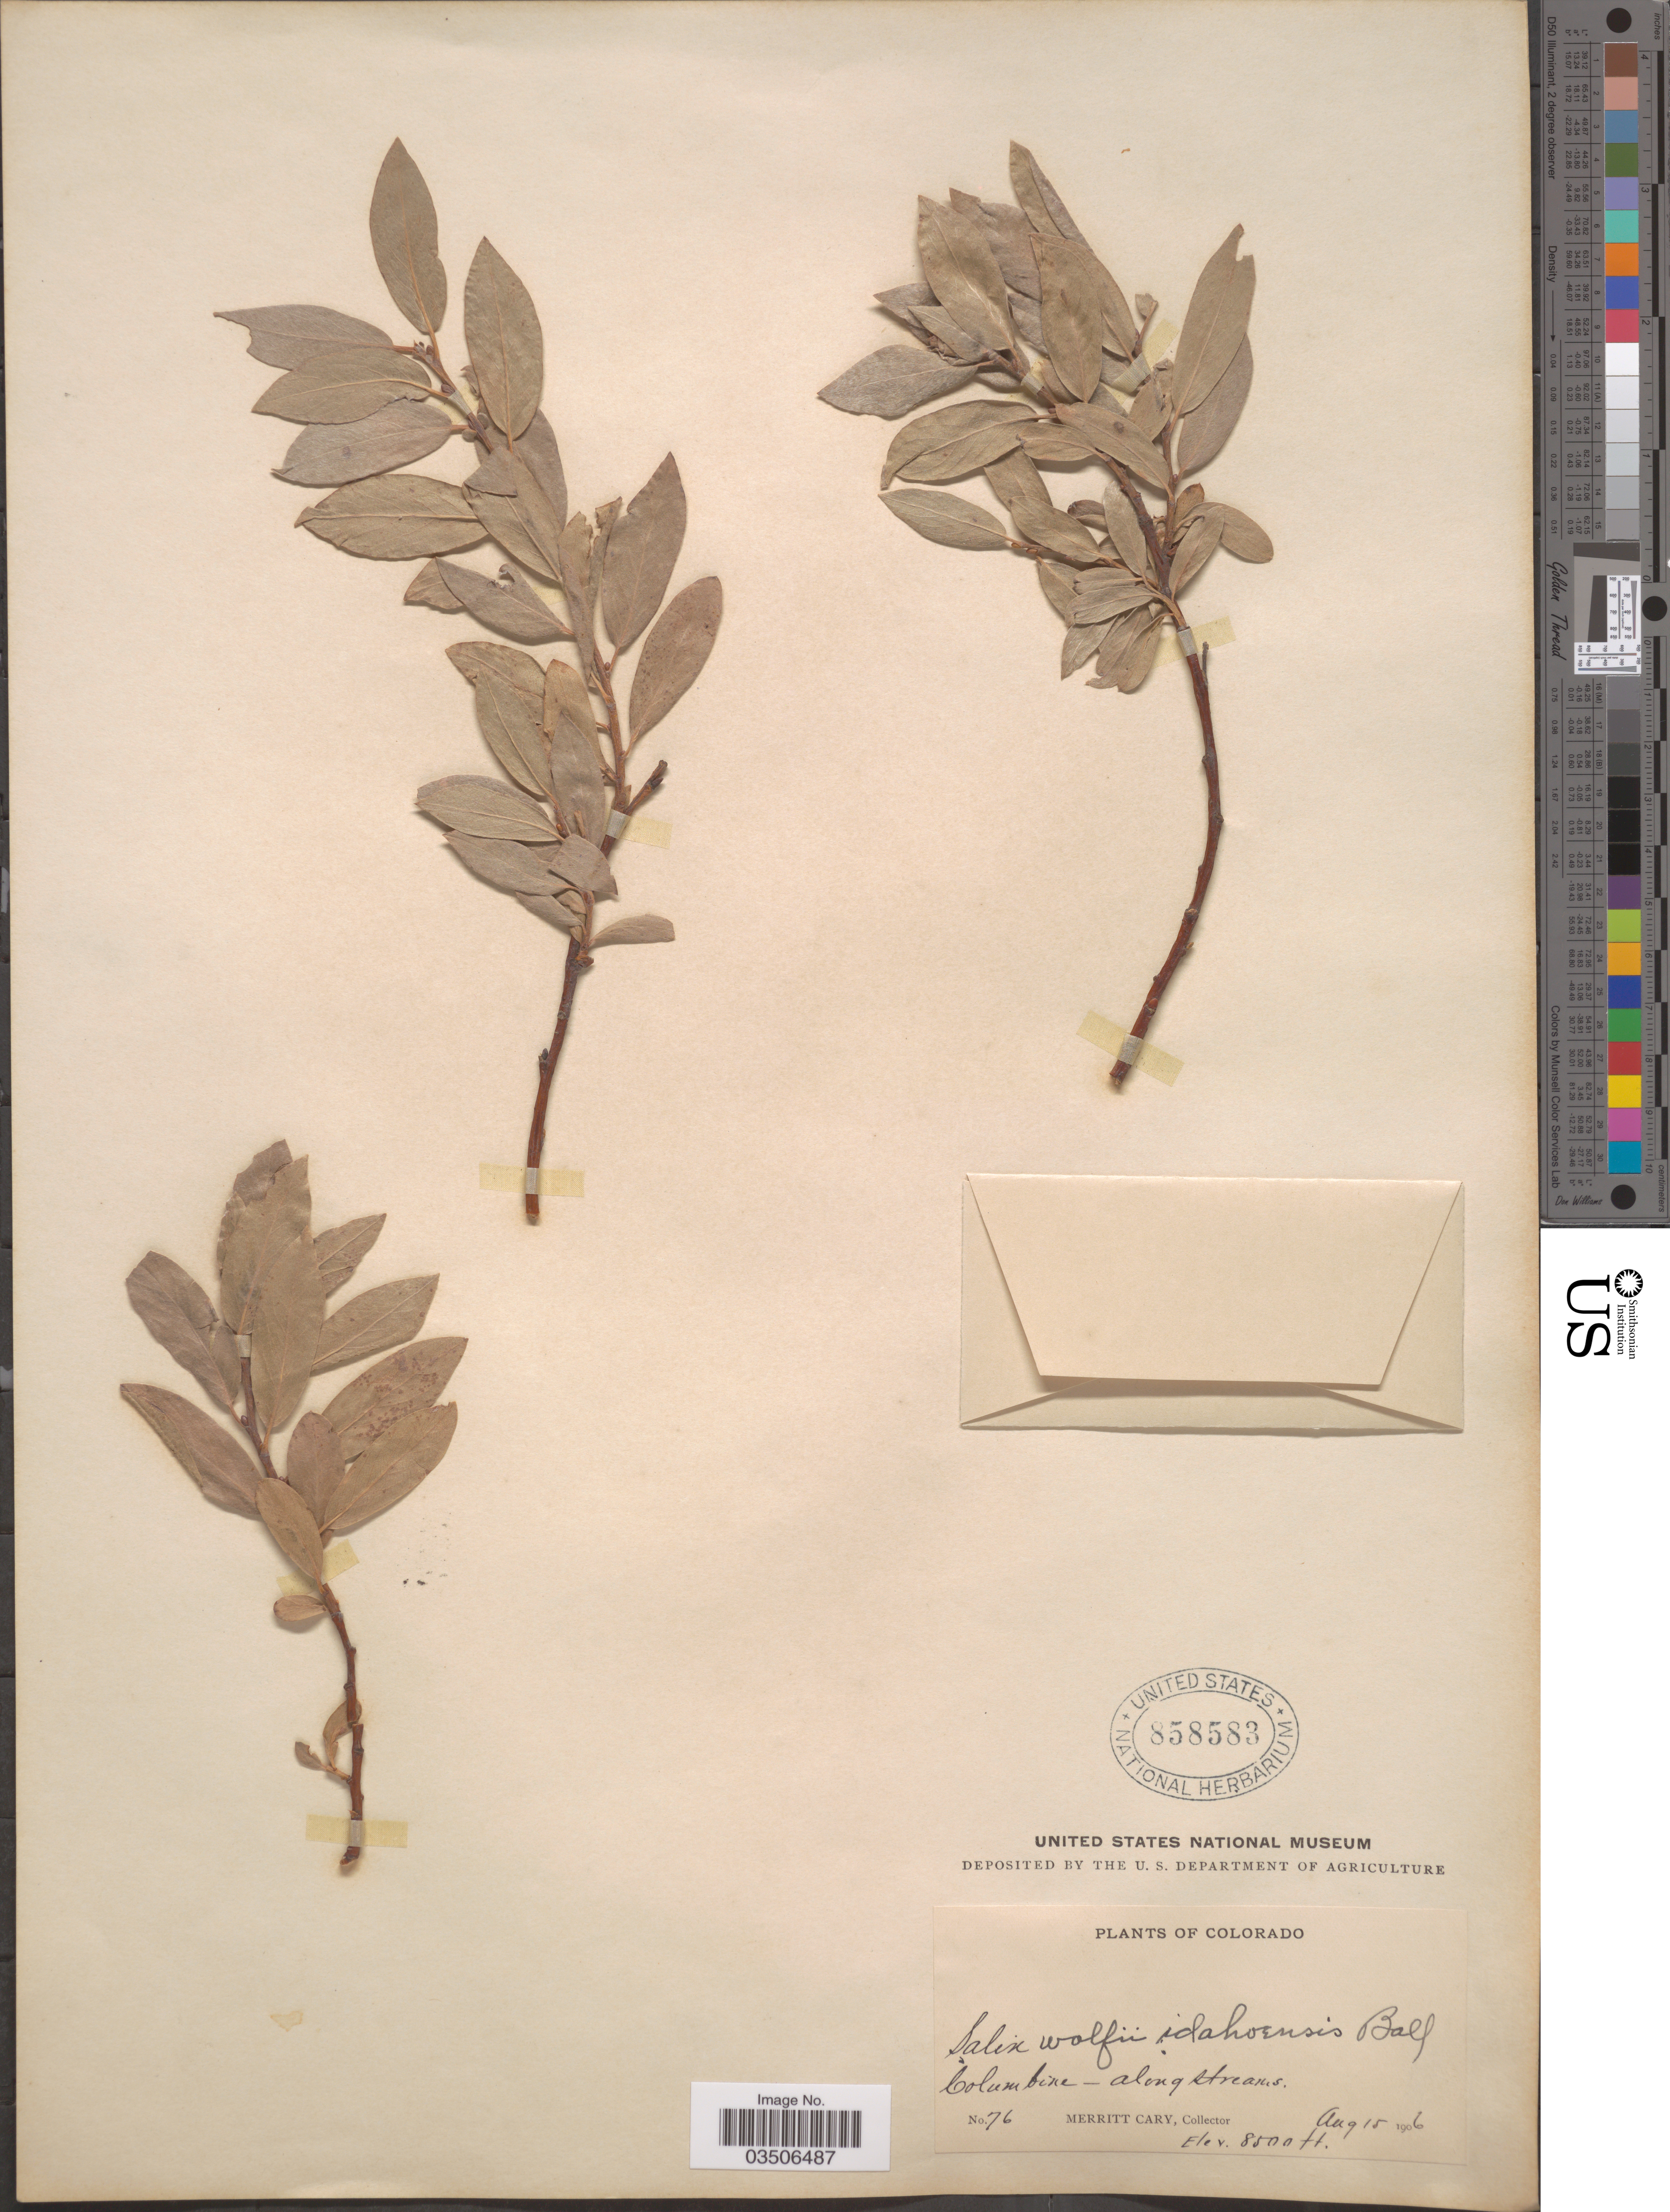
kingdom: Plantae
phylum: Tracheophyta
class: Magnoliopsida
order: Malpighiales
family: Salicaceae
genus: Salix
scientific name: Salix wolfii var. idahoensis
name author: C.R. Ball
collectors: M. Cary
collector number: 76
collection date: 1906-08-15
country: United States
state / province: Colorado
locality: Columbine - along streams.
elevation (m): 2591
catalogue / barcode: US 858583